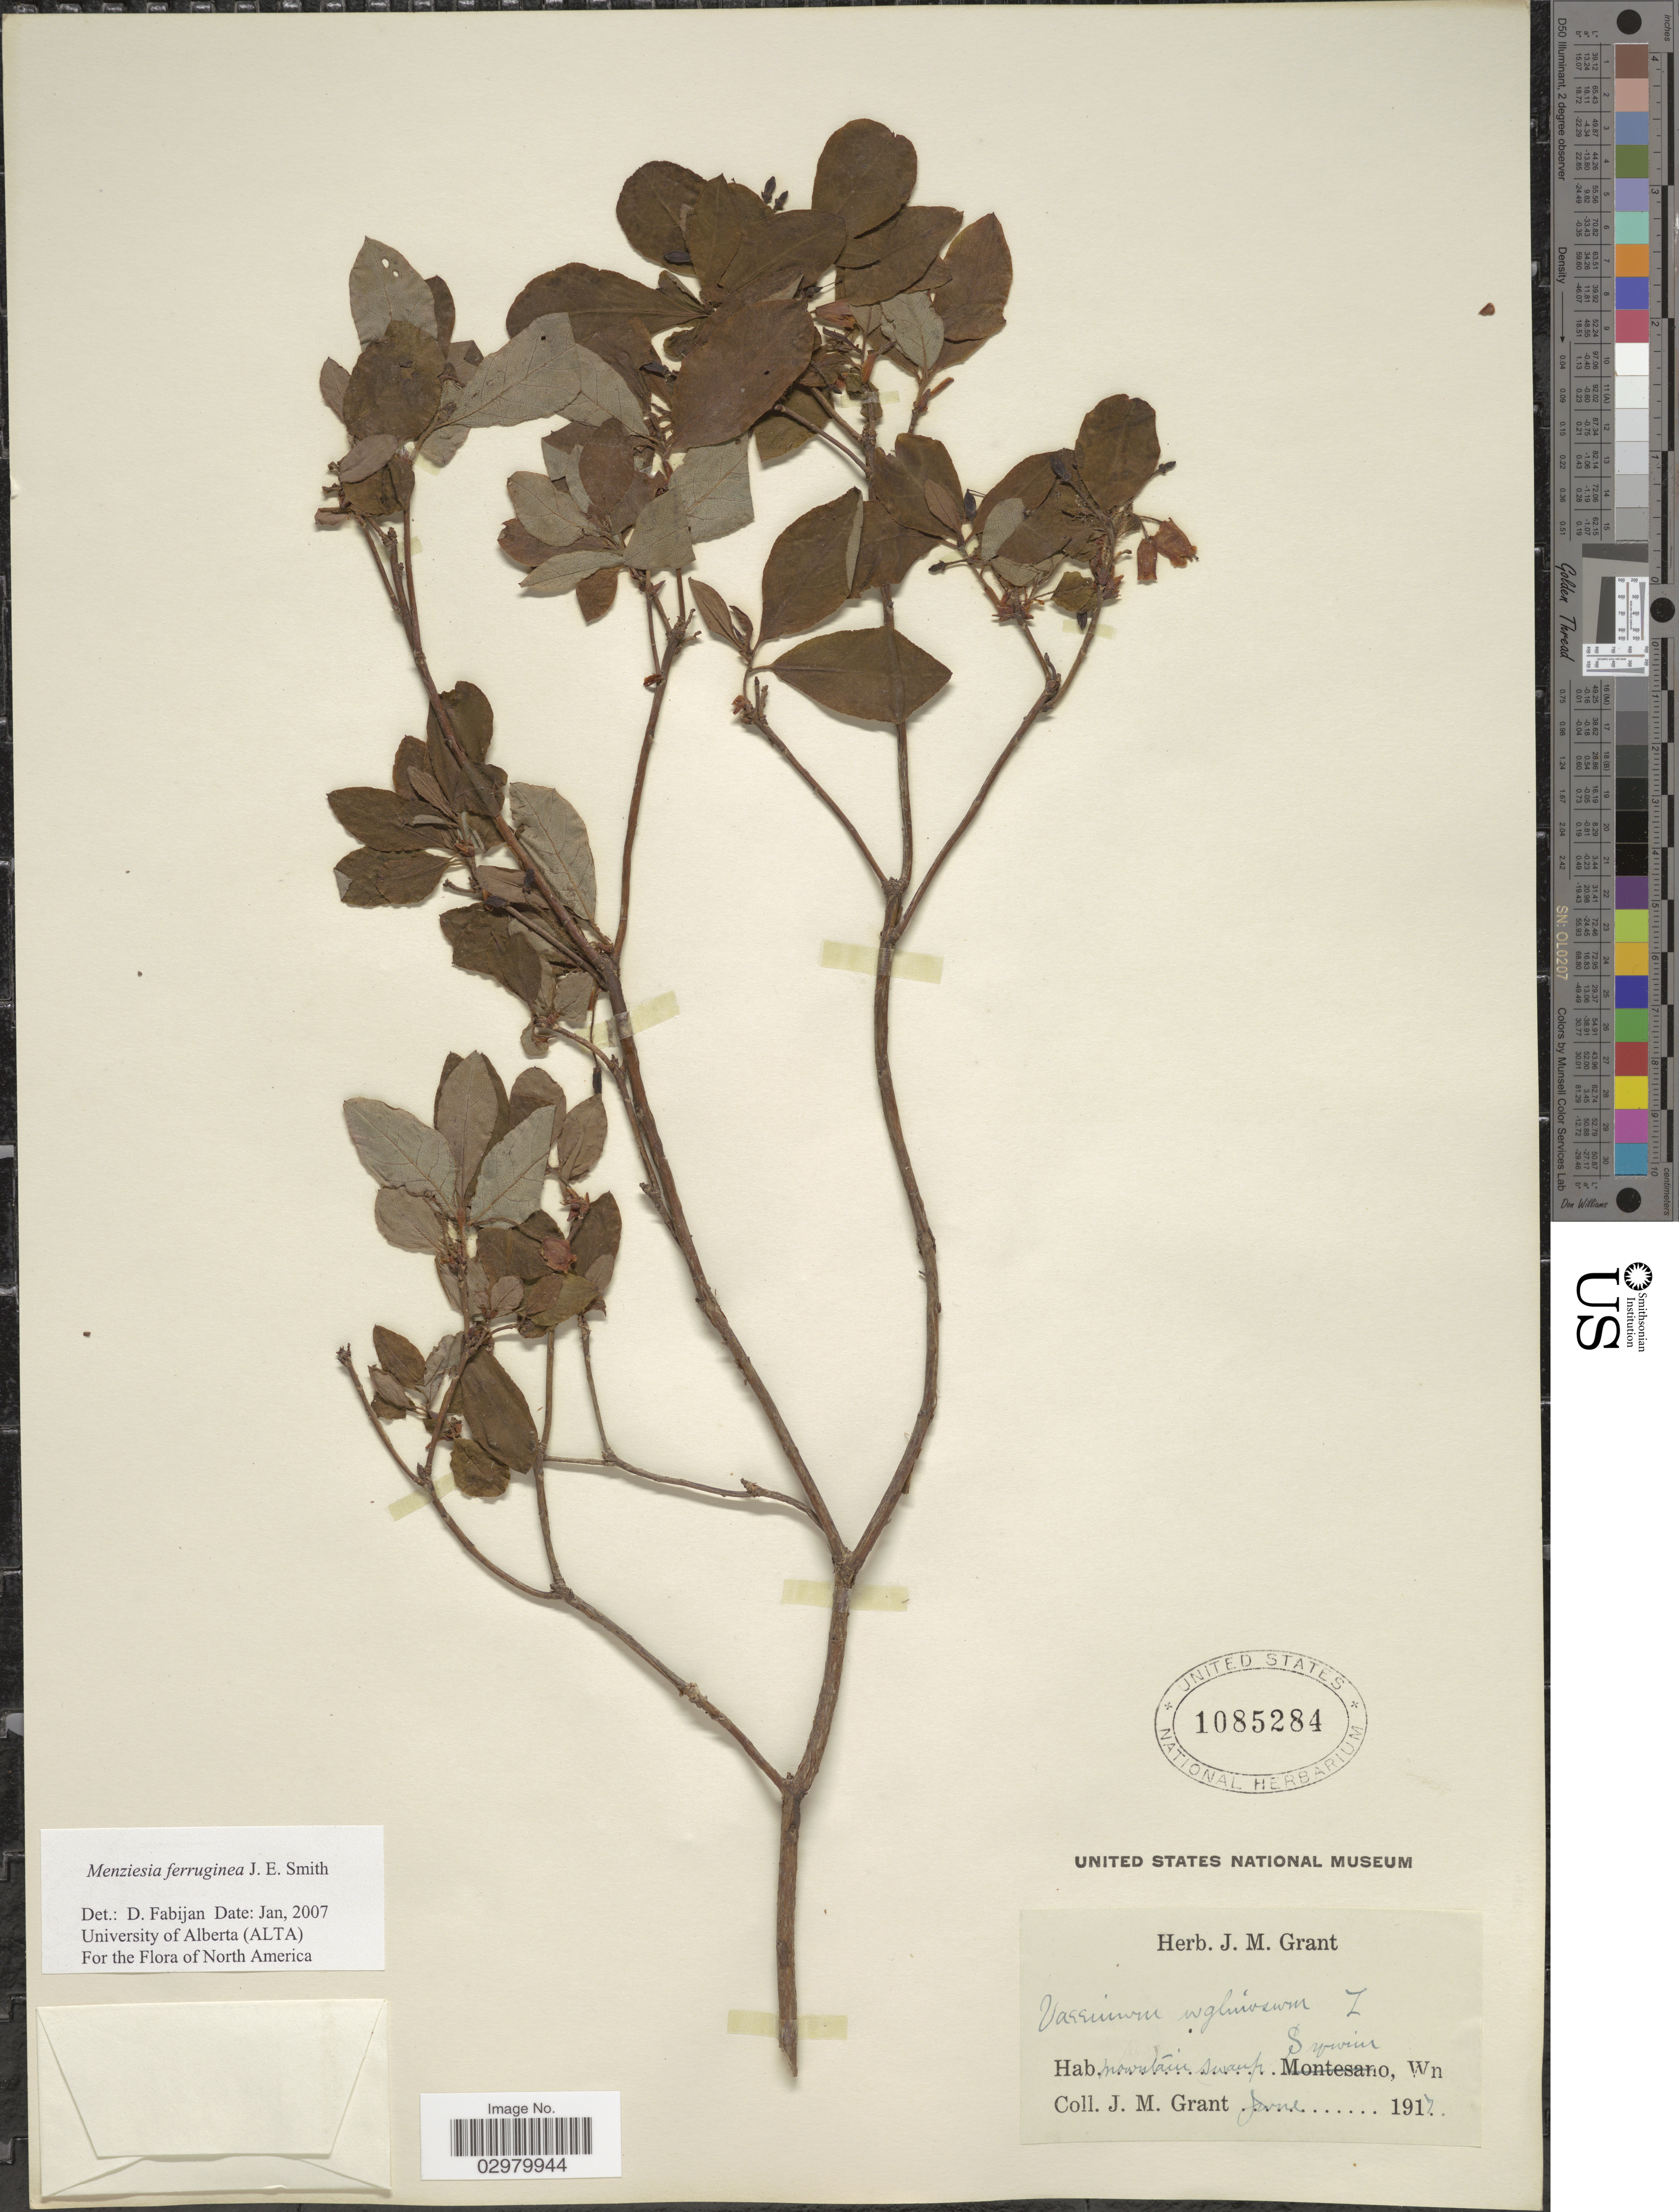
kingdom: Plantae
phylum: Tracheophyta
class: Magnoliopsida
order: Ericales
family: Ericaceae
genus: Menziesia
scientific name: Menziesia ferruginea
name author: Sm.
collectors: J. M. Grant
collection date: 1917-06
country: United States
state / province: Washington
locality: Mountain swamp, Sequim, Wn.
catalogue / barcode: US 1085284